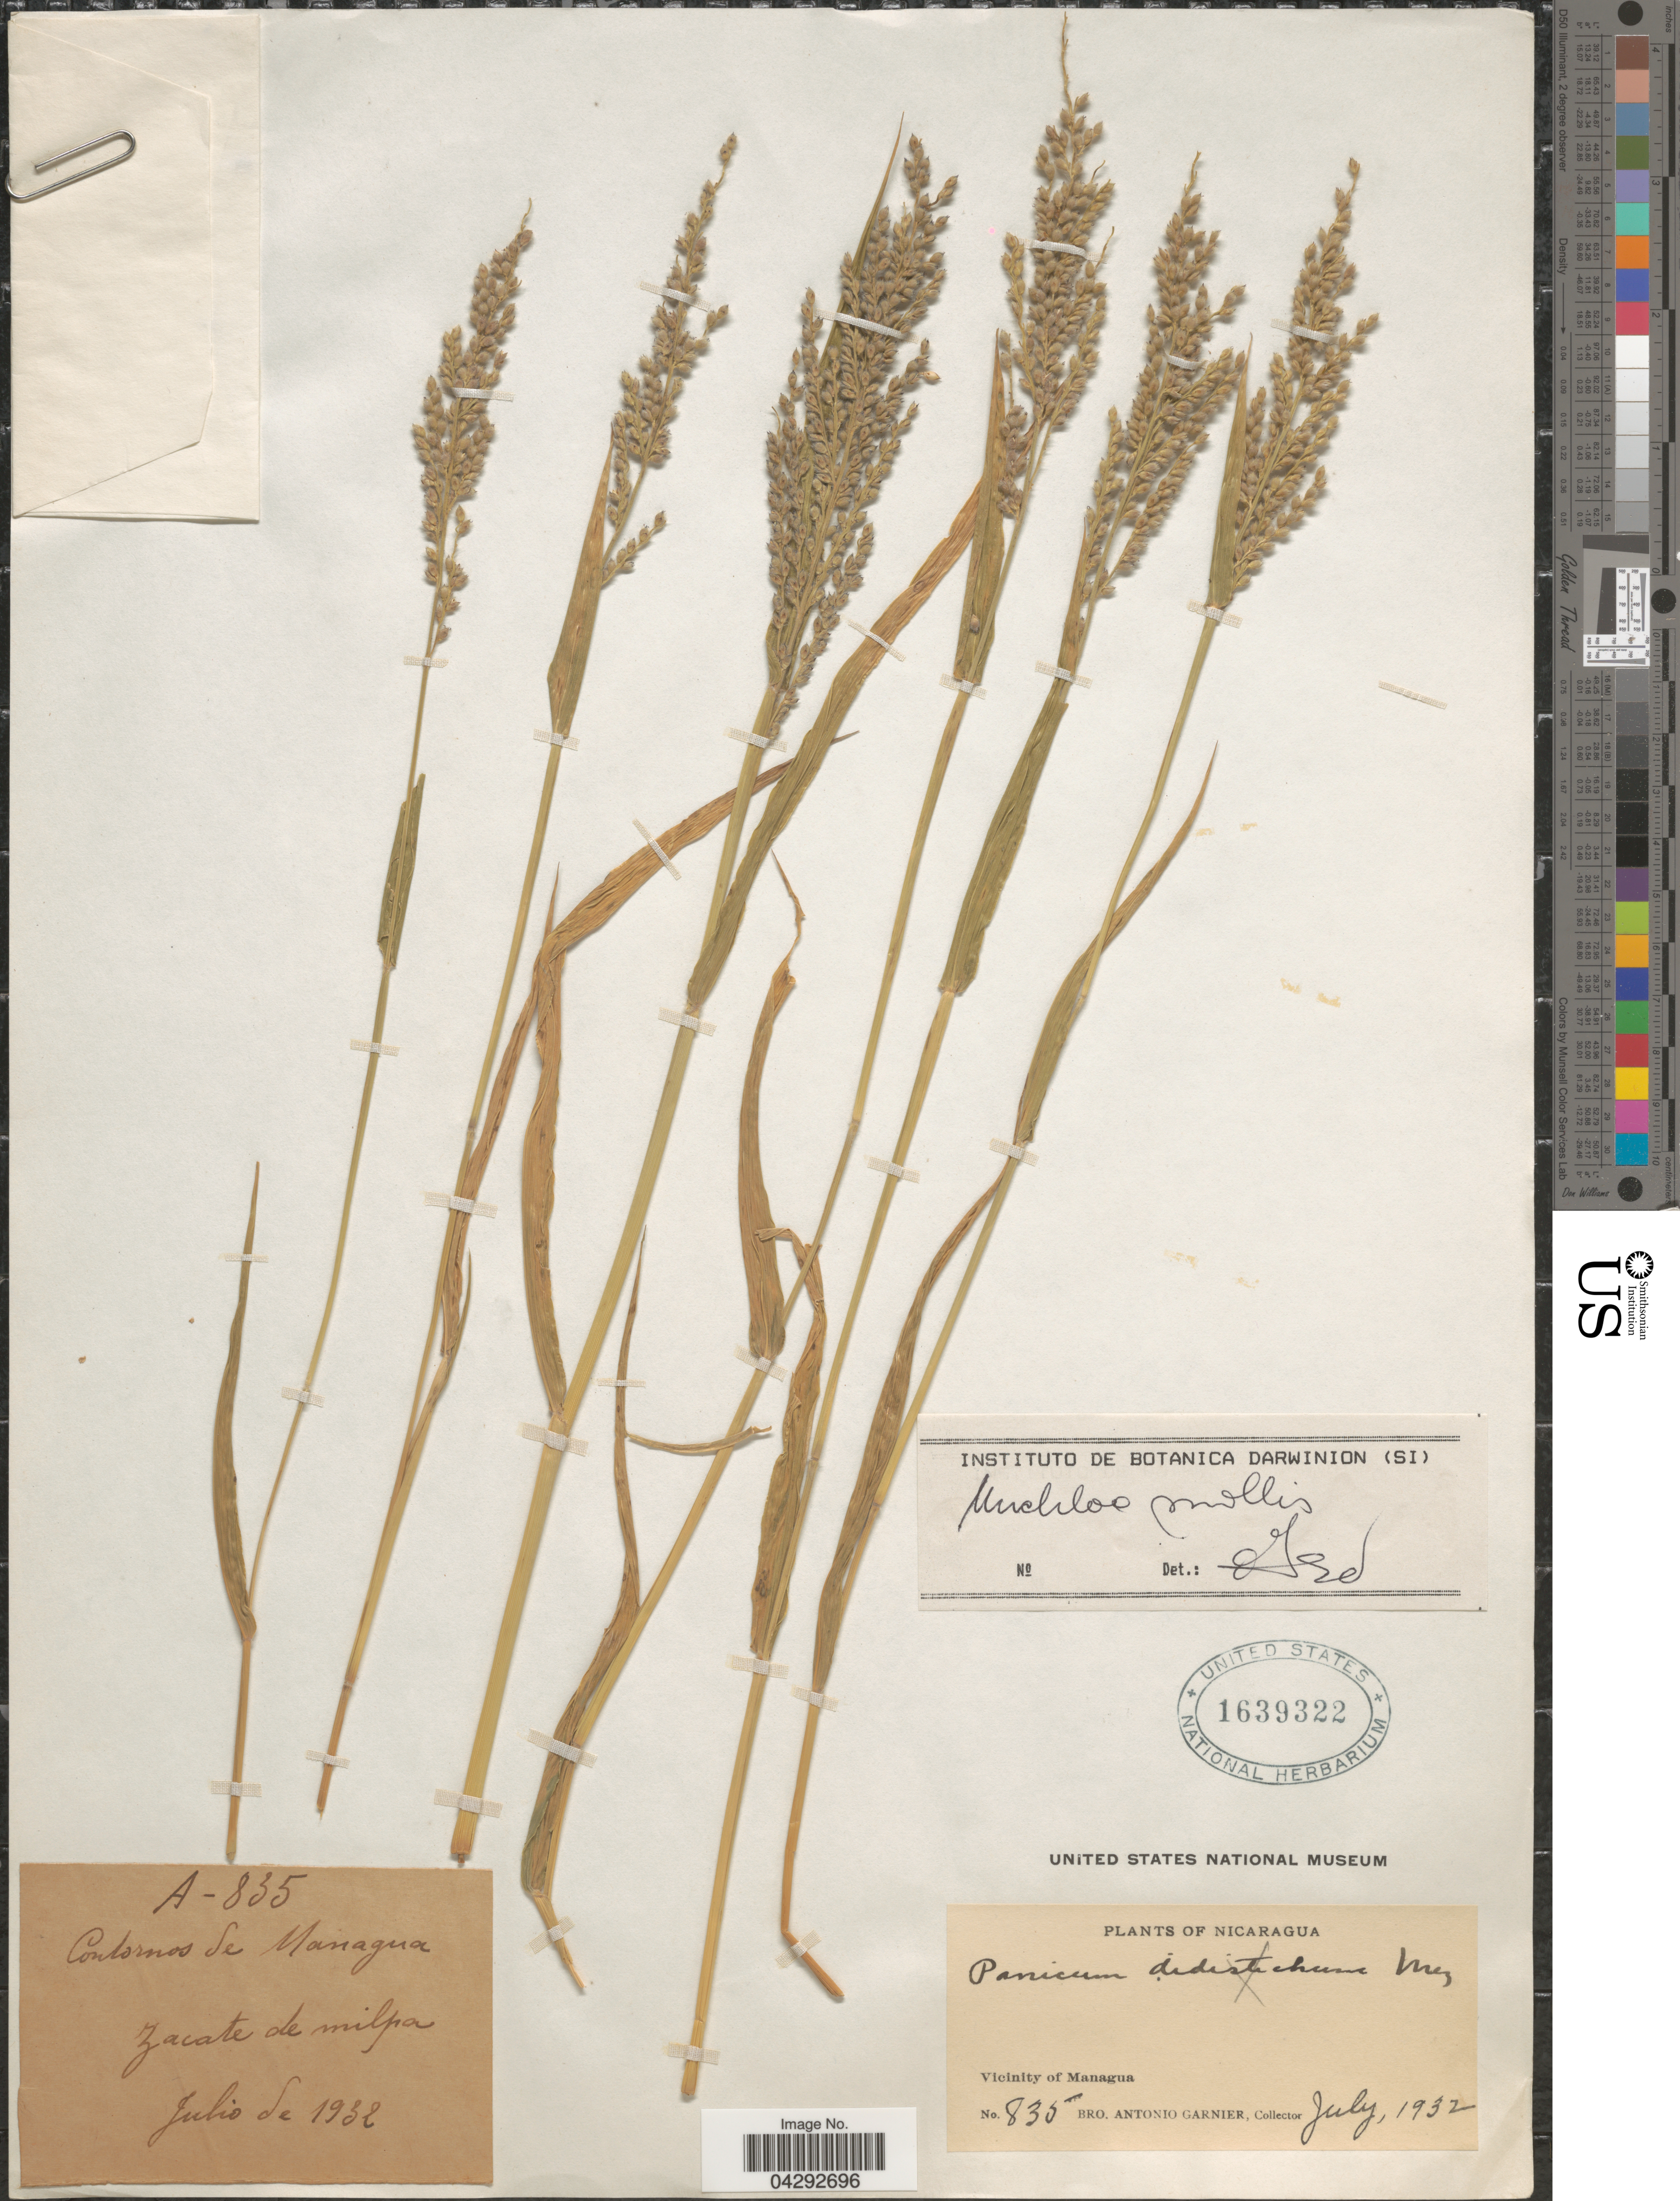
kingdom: Plantae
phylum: Tracheophyta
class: Liliopsida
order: Poales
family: Poaceae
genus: Urochloa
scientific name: Urochloa mollis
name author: (Sw.) Morrone & Zuloaga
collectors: Bro. A. Garnier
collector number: A-835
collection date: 1932-07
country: Nicaragua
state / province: Managua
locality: Contornos de Managua. Zacate de milpa. Vicinity of Managua.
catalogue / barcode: US 1639322